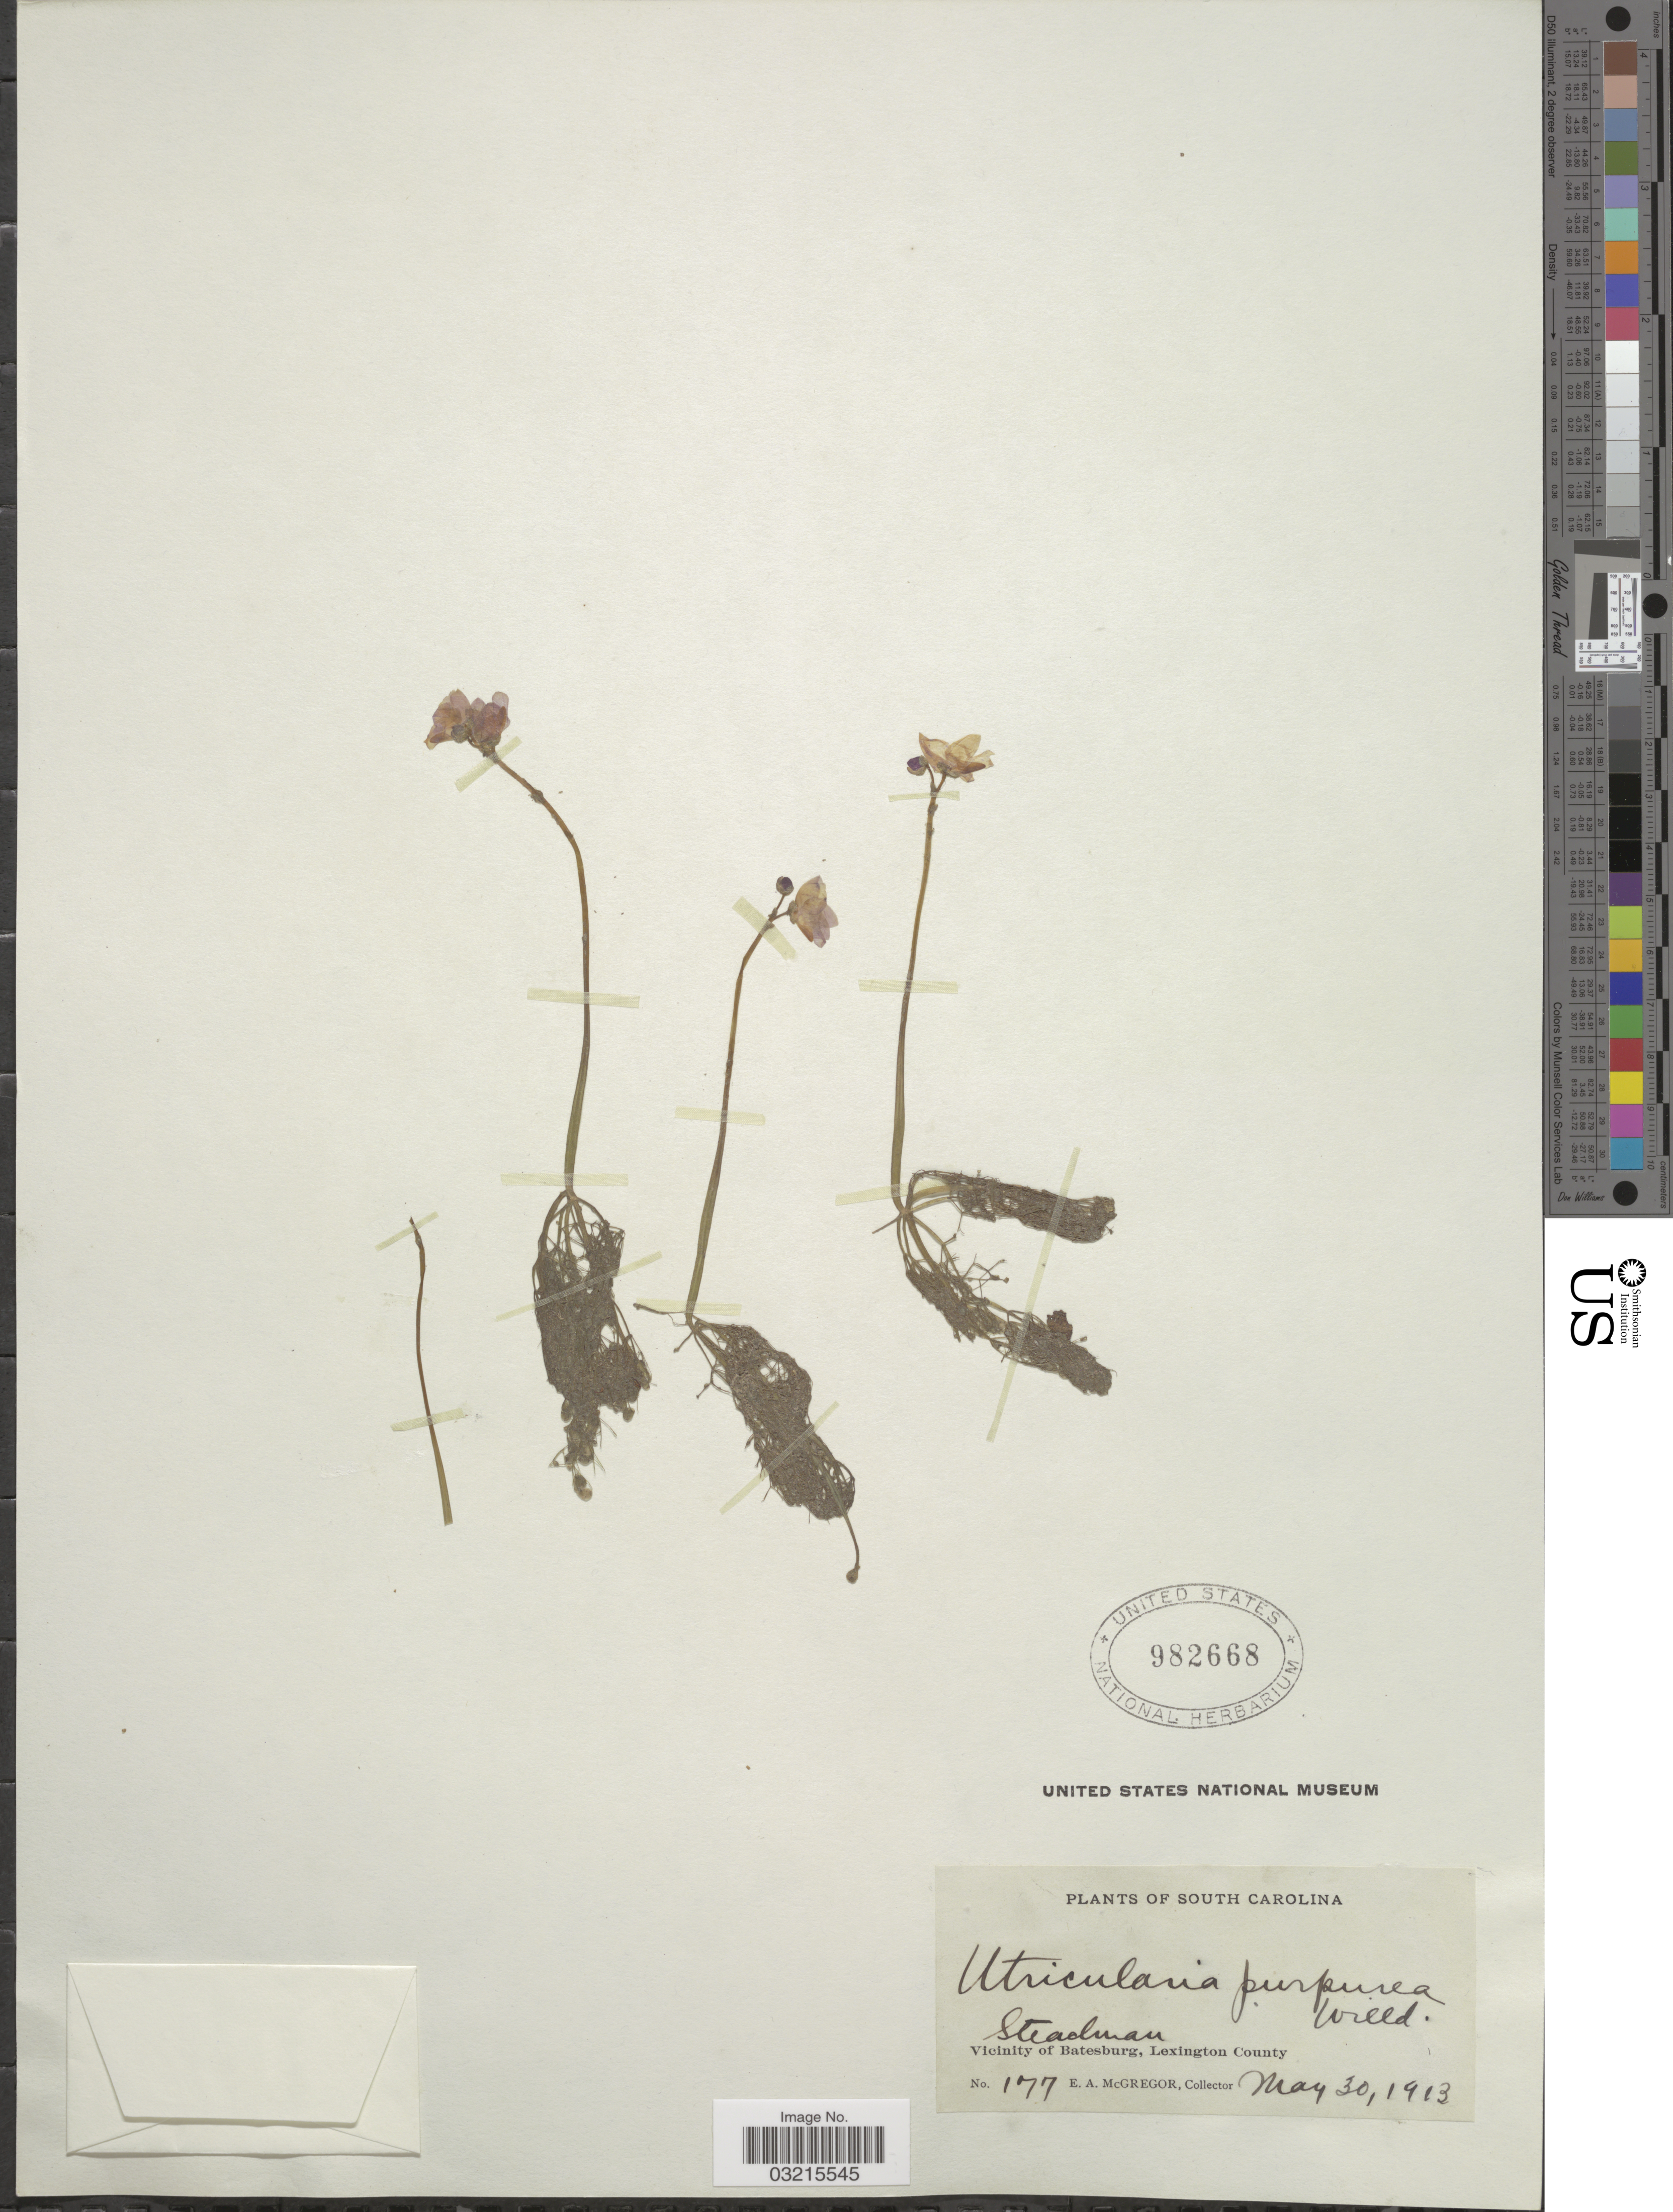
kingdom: Plantae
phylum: Tracheophyta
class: Magnoliopsida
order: Lamiales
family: Lentibulariaceae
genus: Utricularia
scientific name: Utricularia purpurea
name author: Walter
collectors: E. A. McGregor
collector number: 177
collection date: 1913-05-30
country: United States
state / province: South Carolina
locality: Steadman. Vicinity of Batesburg, Lexington County.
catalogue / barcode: US 982668